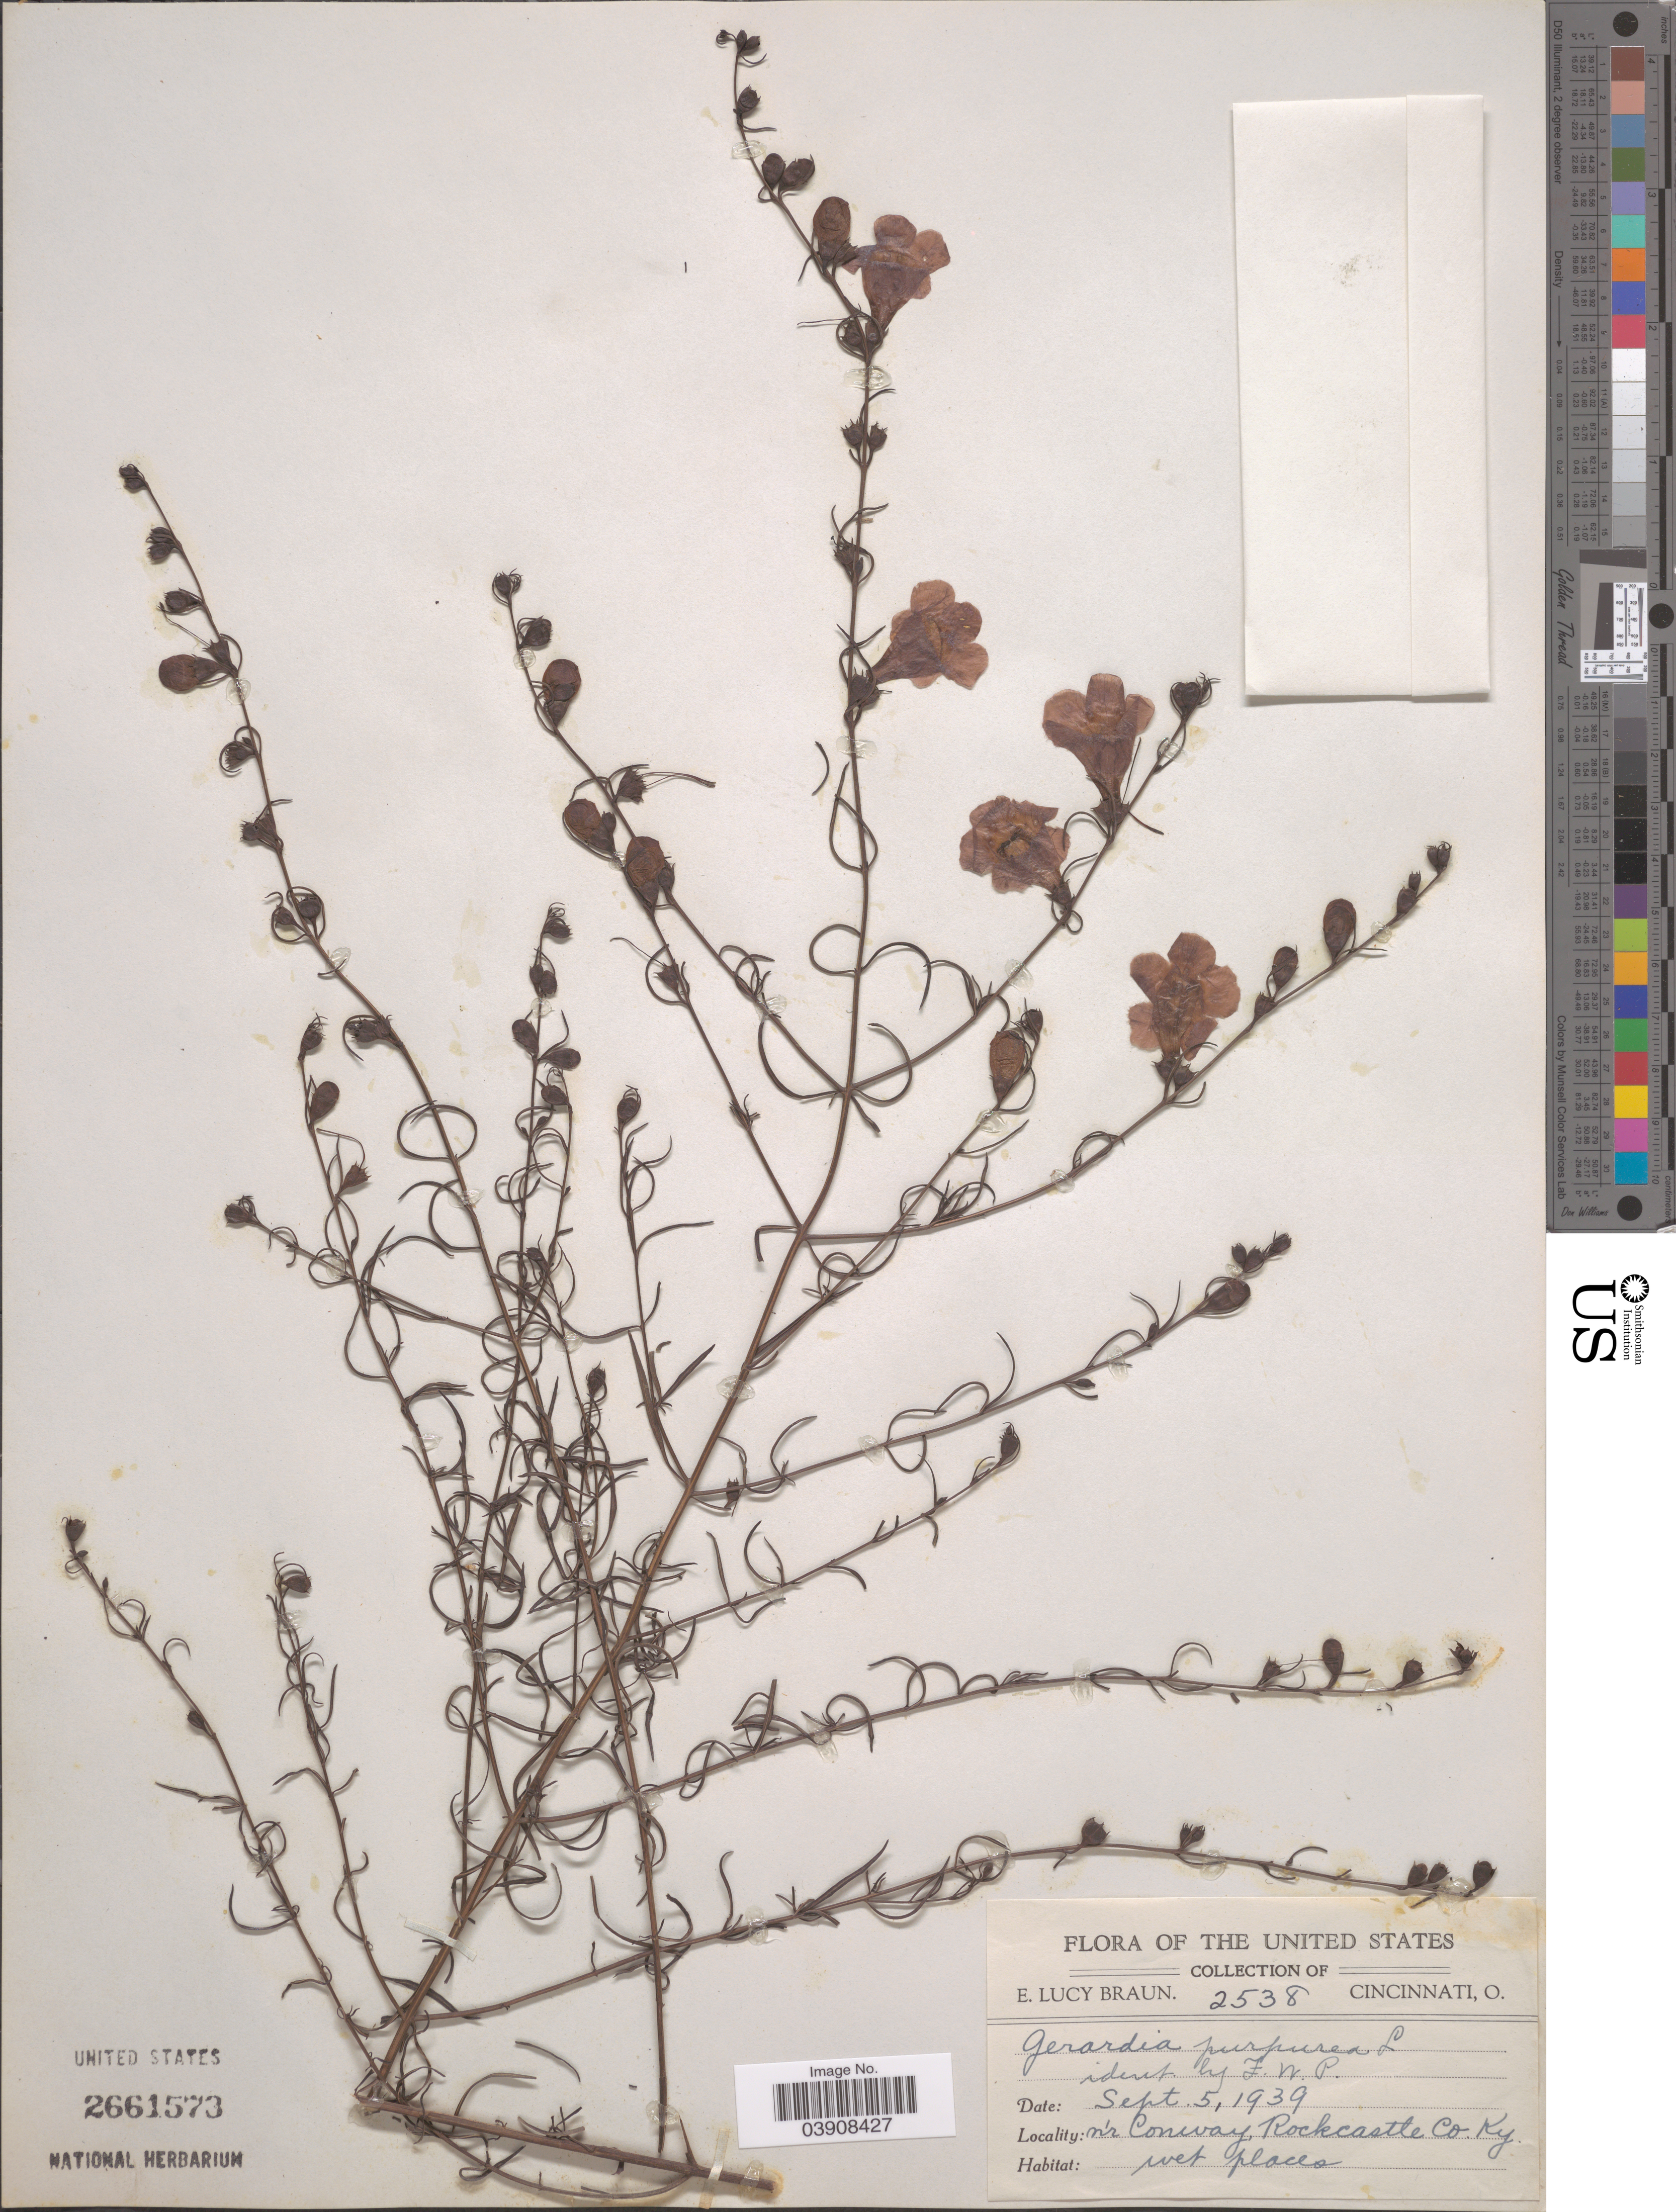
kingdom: Plantae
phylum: Tracheophyta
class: Magnoliopsida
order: Lamiales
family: Orobanchaceae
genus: Agalinis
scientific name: Agalinis purpurea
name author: (L.) Pennell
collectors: E. L. Braun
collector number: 2538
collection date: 1939-09-05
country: United States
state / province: Kentucky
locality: Nr Conway, Rockcastle Co.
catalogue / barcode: US 2661573